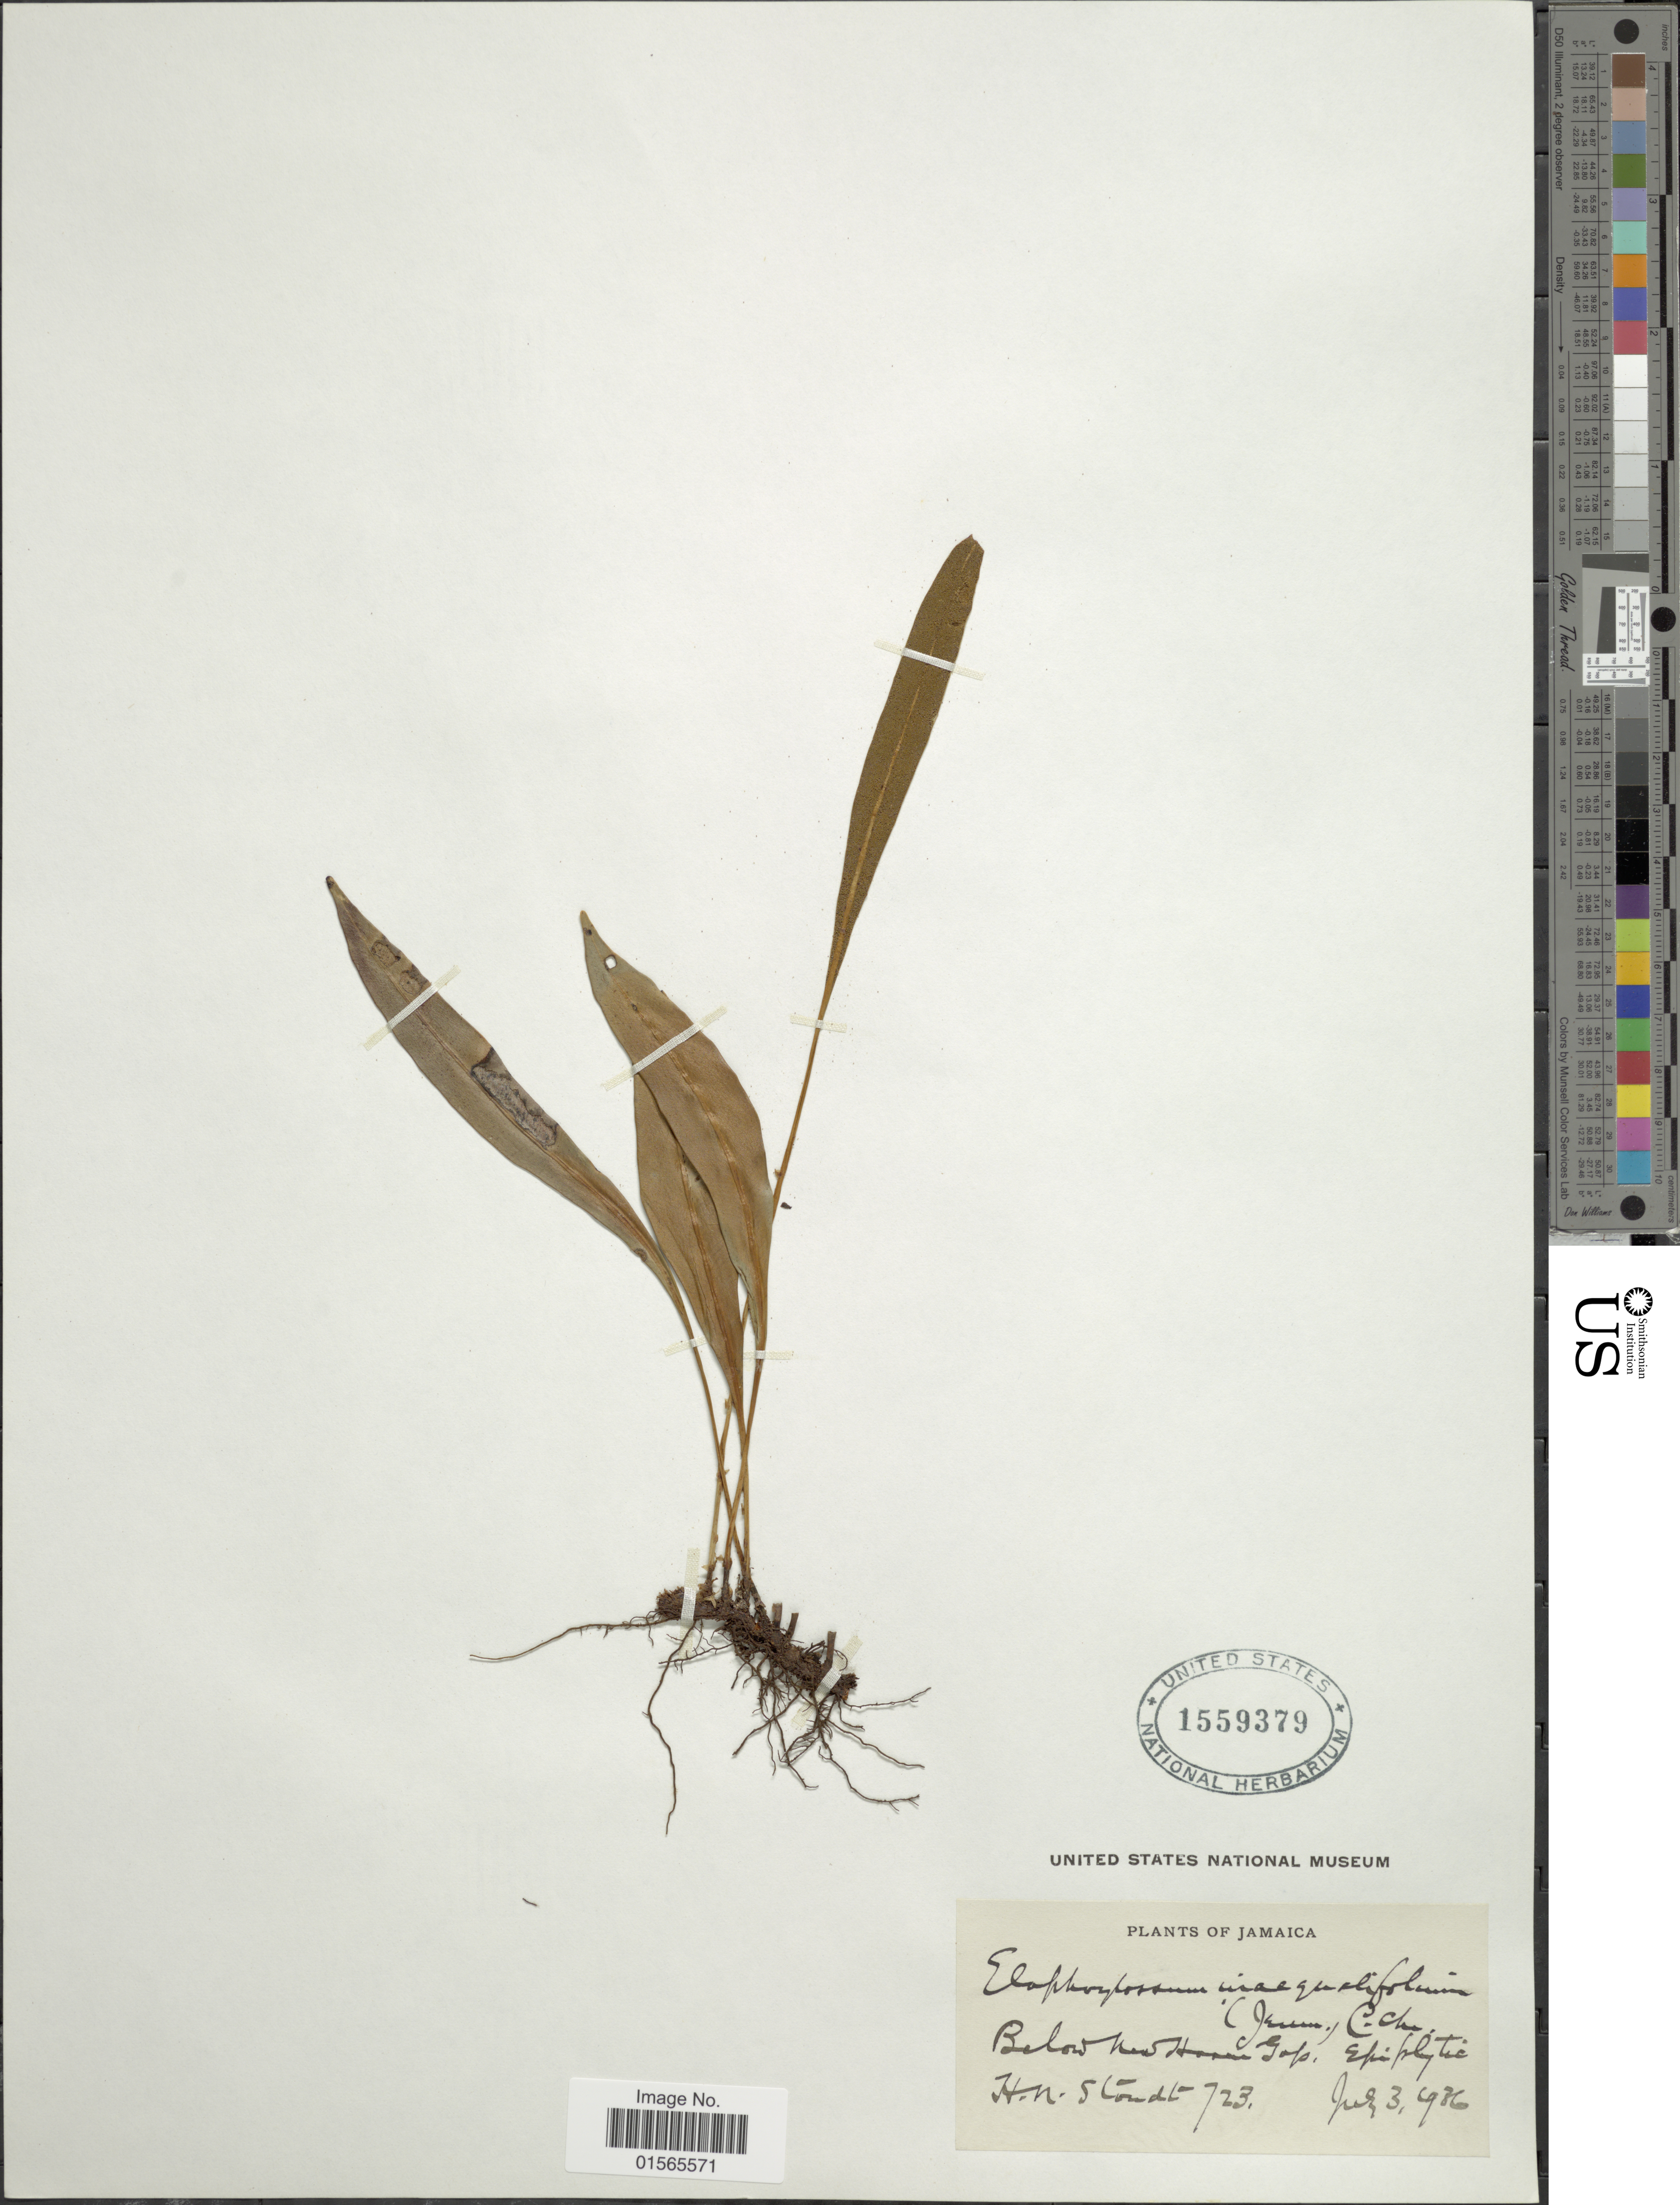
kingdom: Plantae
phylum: Tracheophyta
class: Polypodiopsida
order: Polypodiales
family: Dryopteridaceae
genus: Elaphoglossum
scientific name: Elaphoglossum inaequalifolium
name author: (Jenman) C. Chr.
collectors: H. Stoudt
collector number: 723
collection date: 1936-07-03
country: Jamaica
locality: Below New Haven Gap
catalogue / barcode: US 1559379